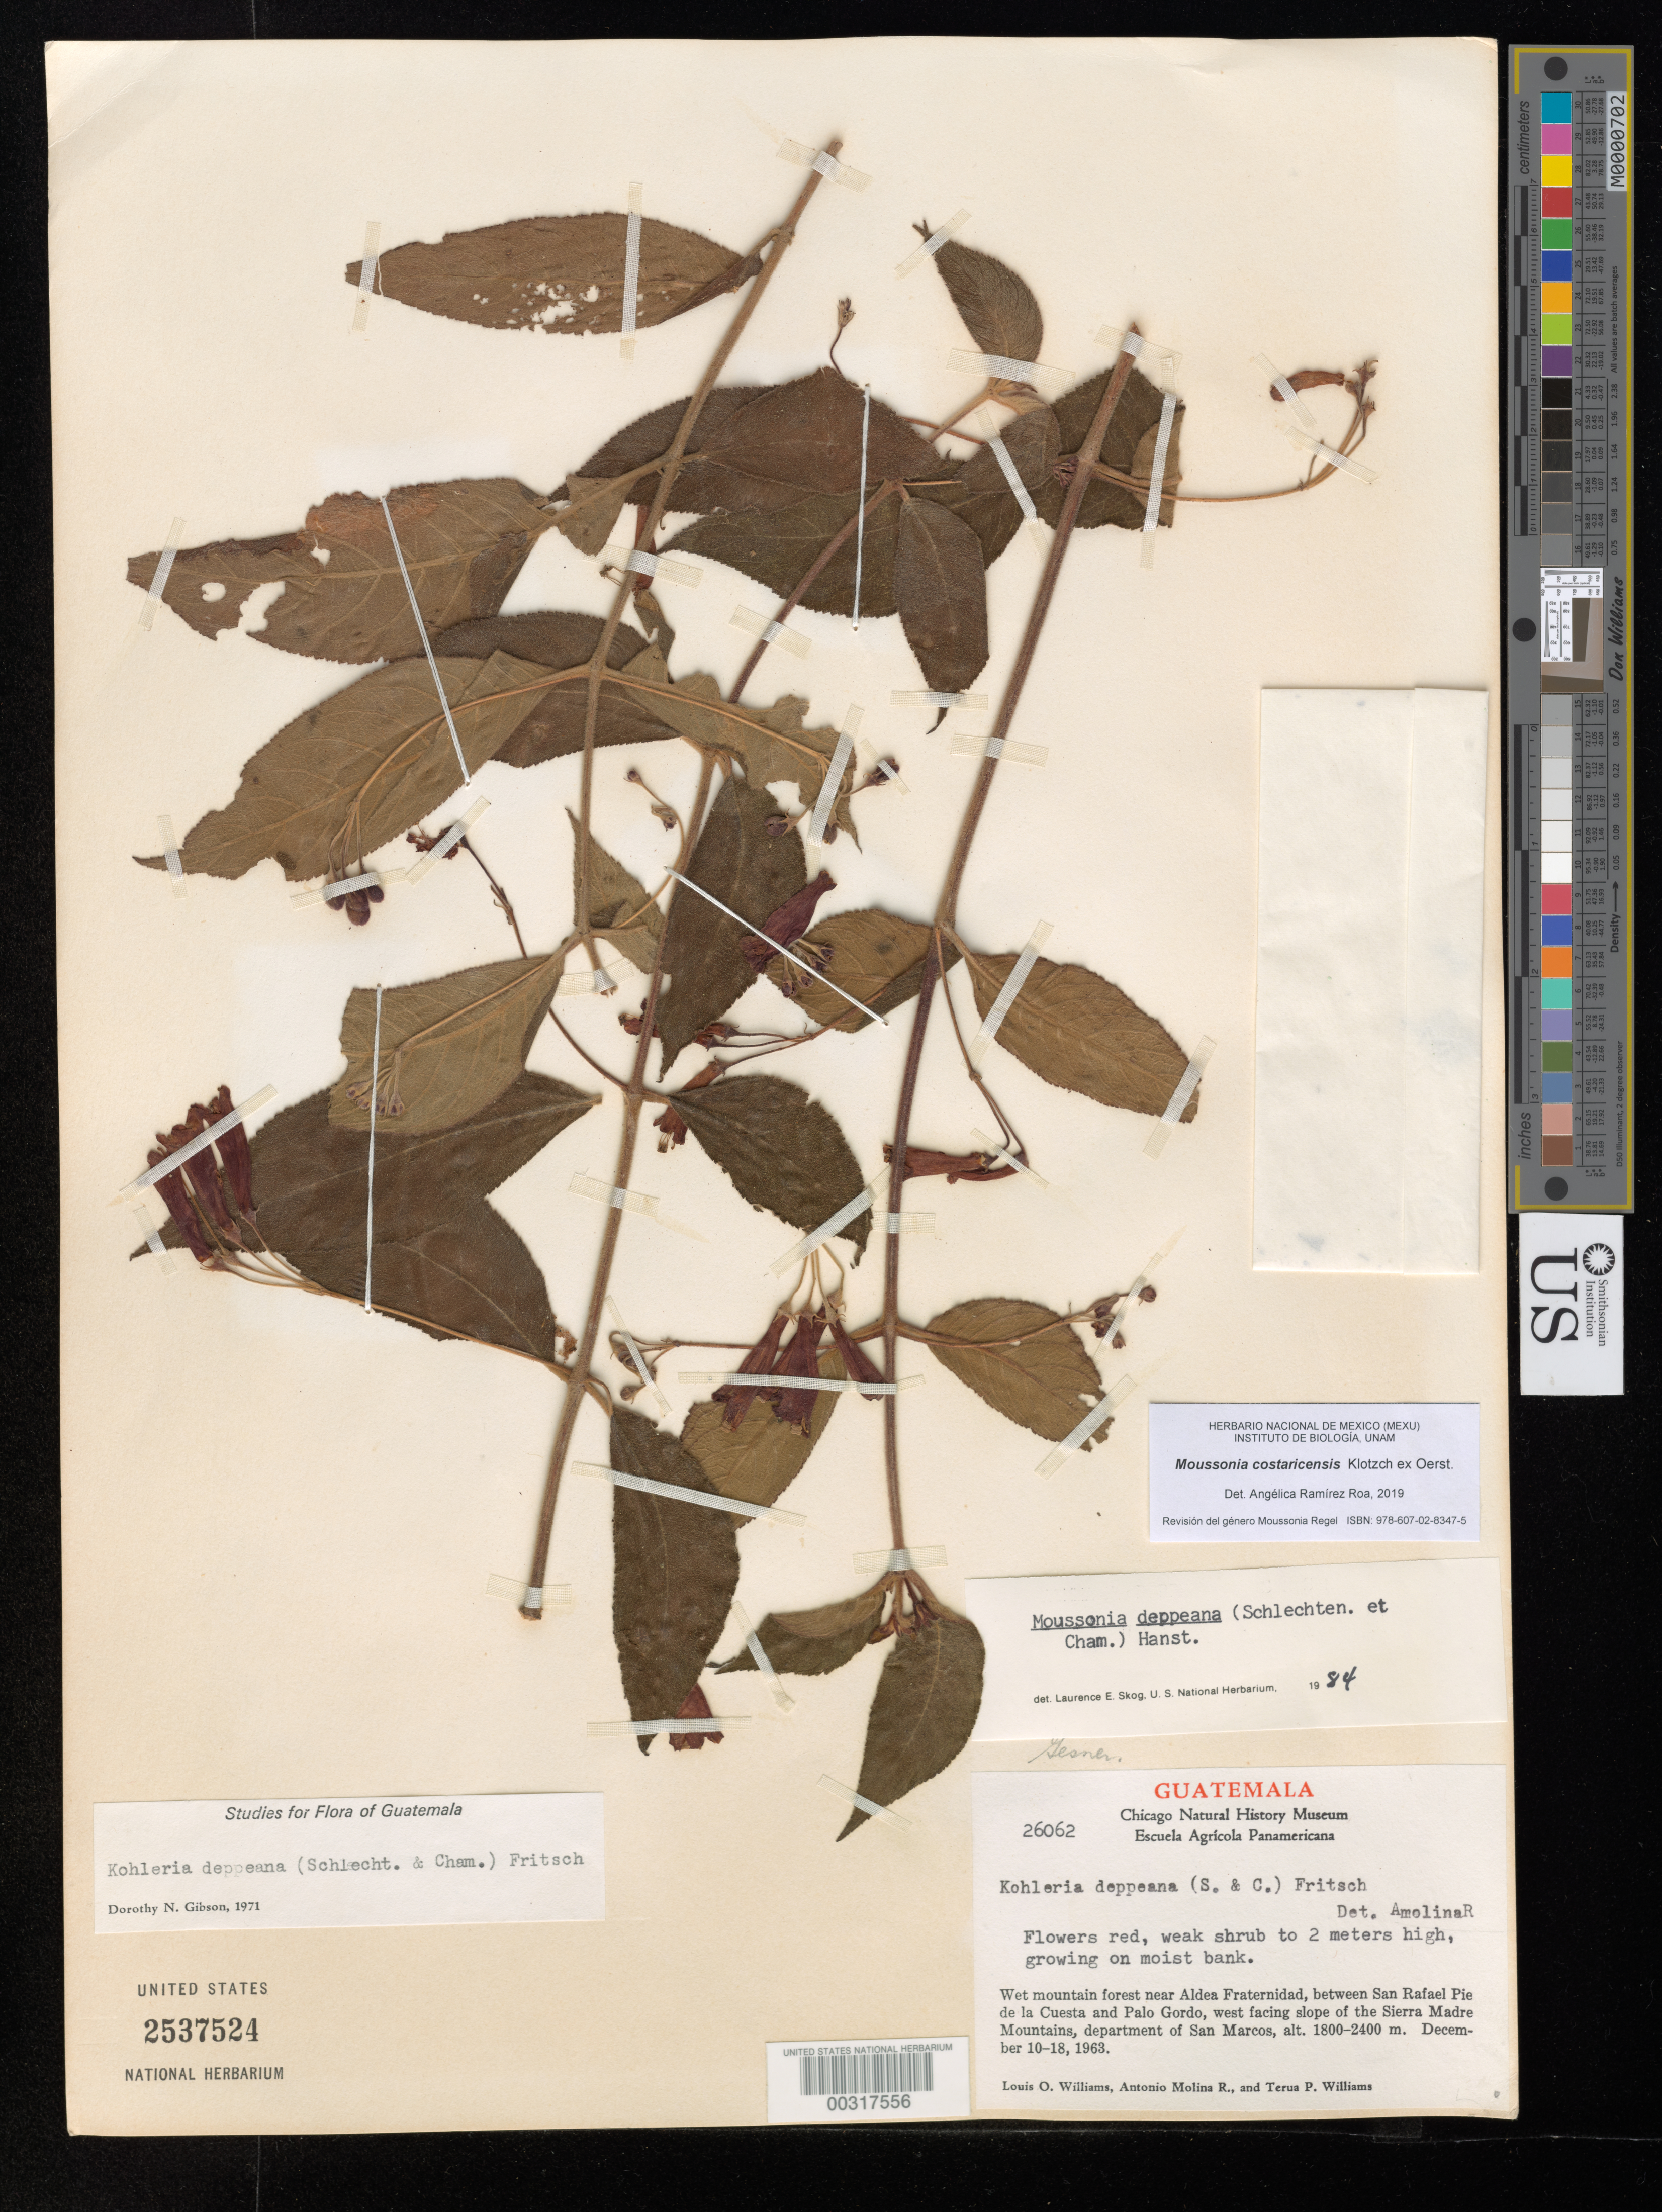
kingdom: Plantae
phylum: Tracheophyta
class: Magnoliopsida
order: Lamiales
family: Gesneriaceae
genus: Moussonia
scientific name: Moussonia costaricensis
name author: Klotzsch ex Oerst.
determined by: Ramírez-Roa, A.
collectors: L. O. Williams, A. Molina R. & T. P. Williams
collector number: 26062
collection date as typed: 10-18 Dec 1963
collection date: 1963-12-10/1963-12-18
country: Guatemala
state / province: San Marcos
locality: Near Aldea Fraternidad, between San Rafael Pie de La Cuesta and Palo Gordo, west facing slope of the Sierra Madre Mountains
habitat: Wet mountain forest.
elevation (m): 1800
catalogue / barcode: US 2537524